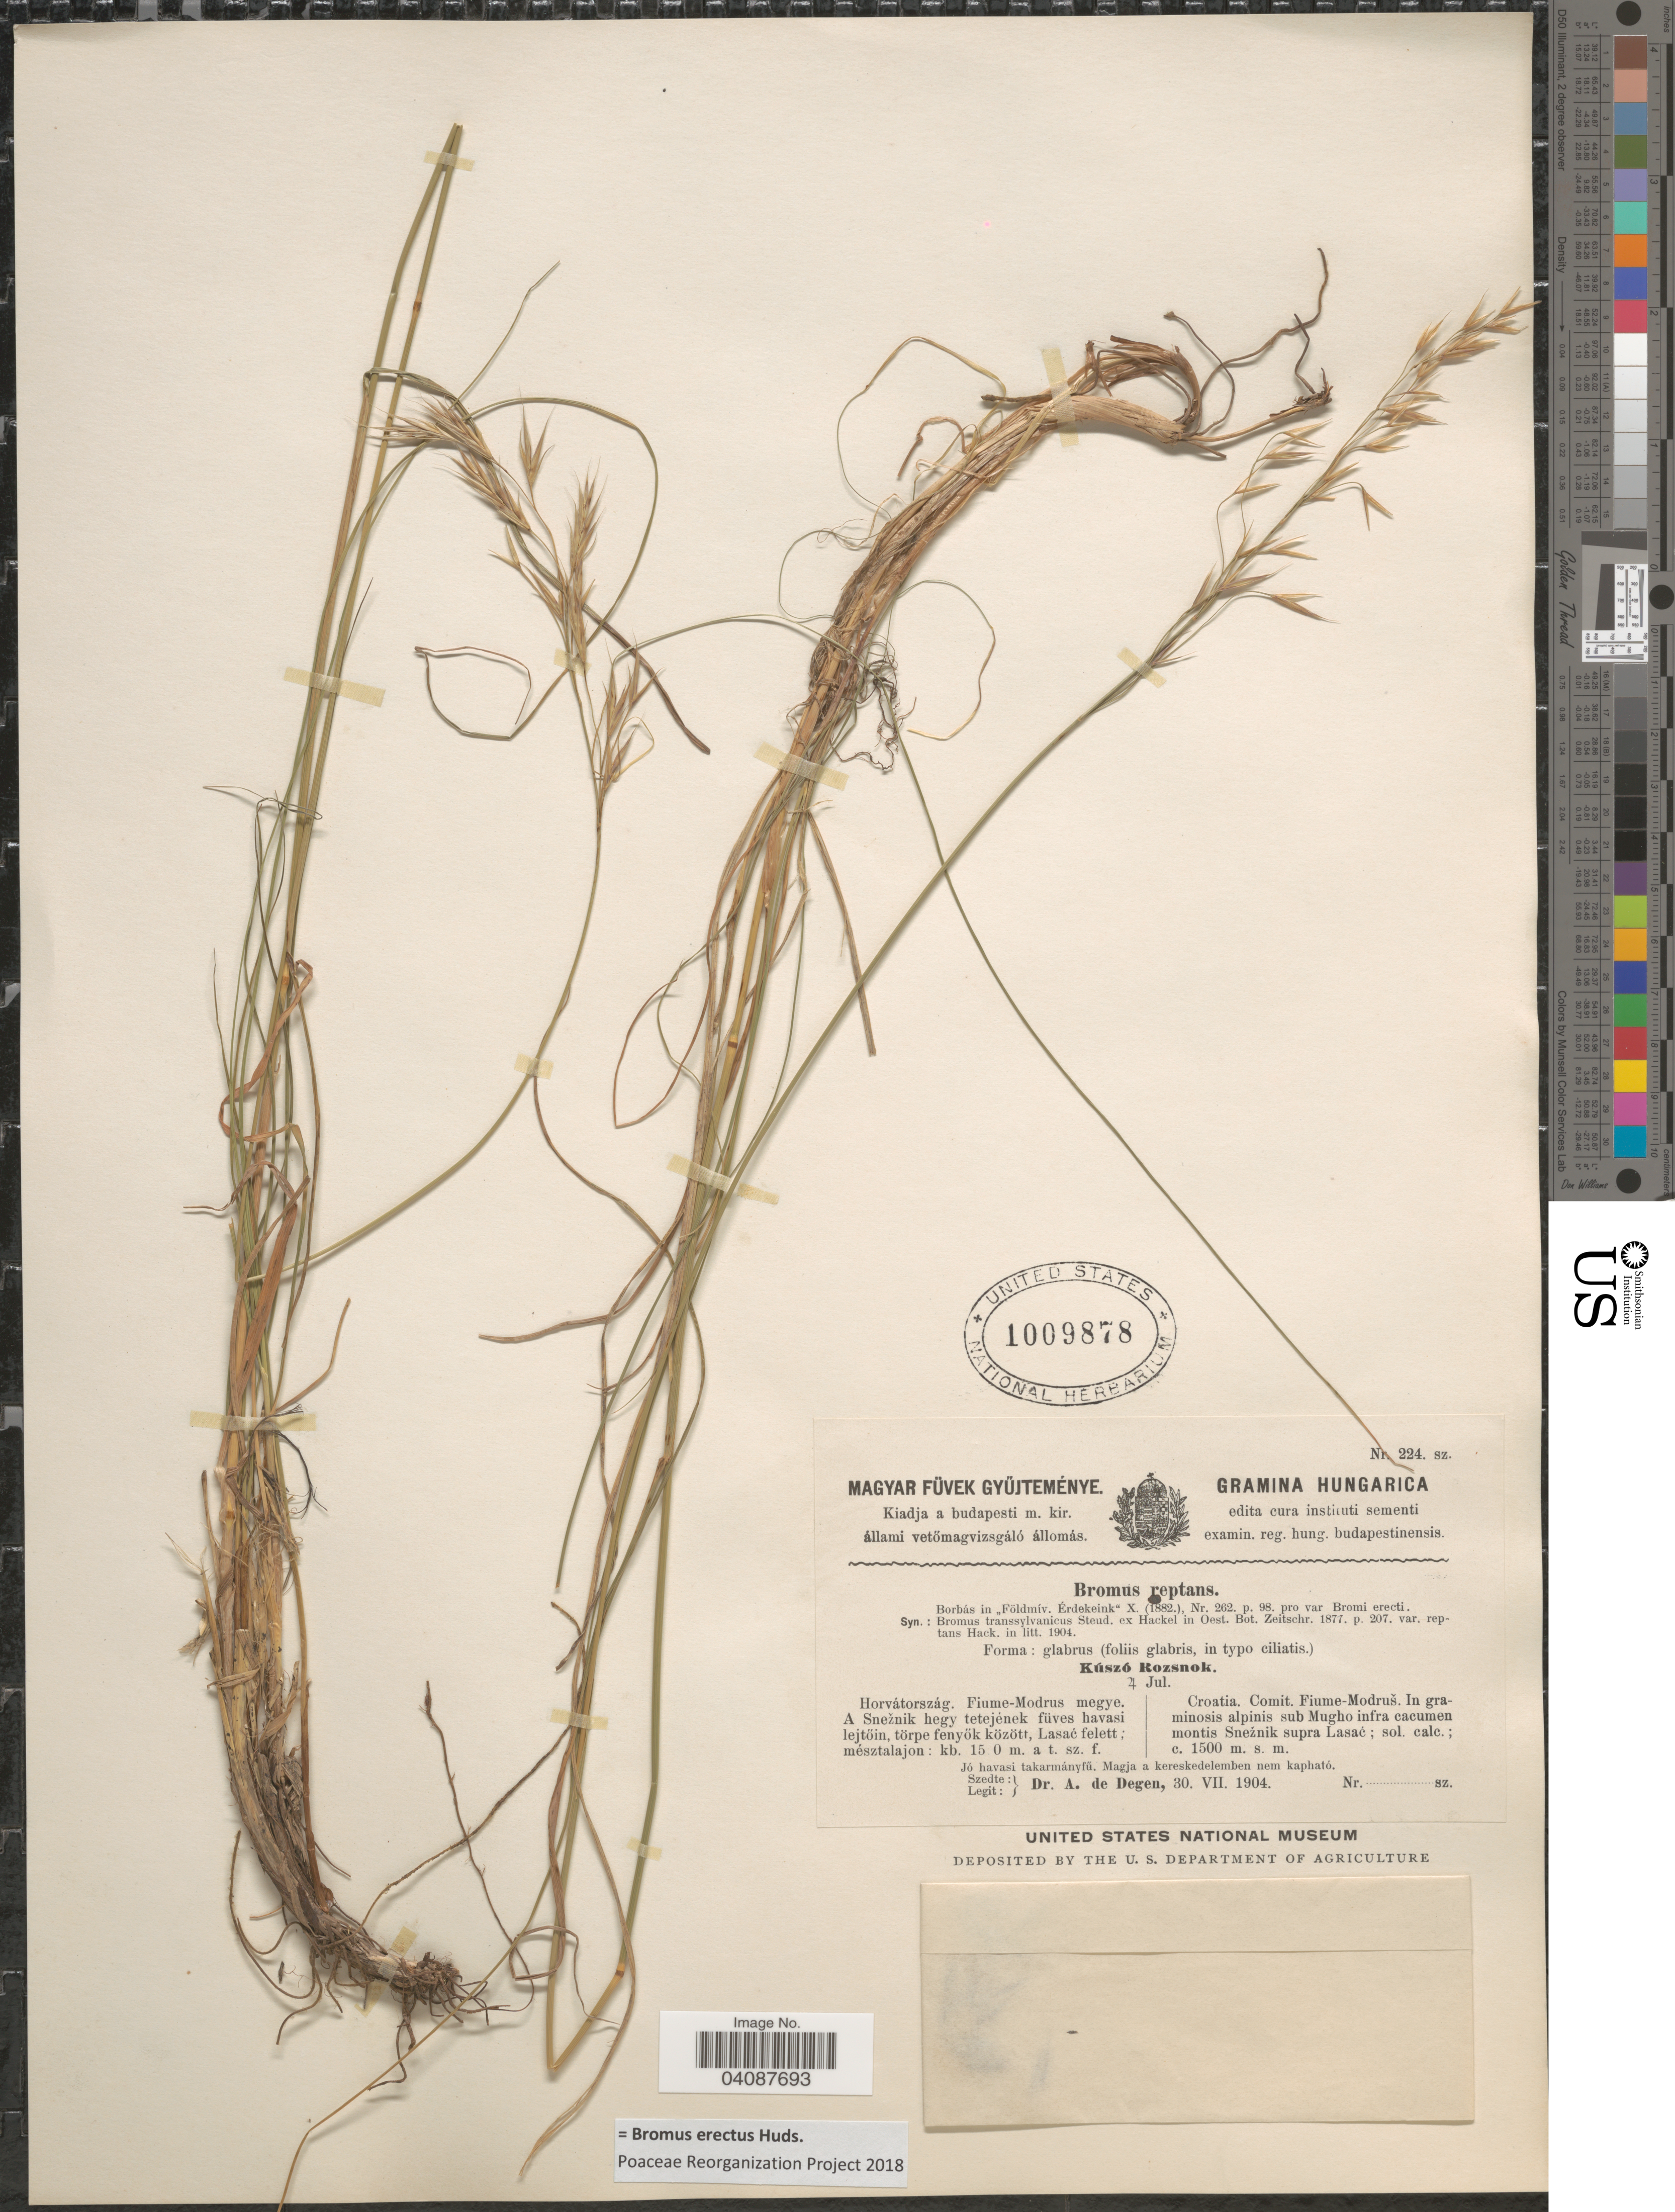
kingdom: Plantae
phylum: Tracheophyta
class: Liliopsida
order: Poales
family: Poaceae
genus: Bromus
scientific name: Bromus erectus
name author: Huds.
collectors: A. Degen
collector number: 224?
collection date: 1904-07-30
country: Croatia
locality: Comit. Fiume-Modruš. In graminosis alpinis sub Mugho infra cacumen montis Sneźnik supra Lasać.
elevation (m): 1500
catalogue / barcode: US 1009878